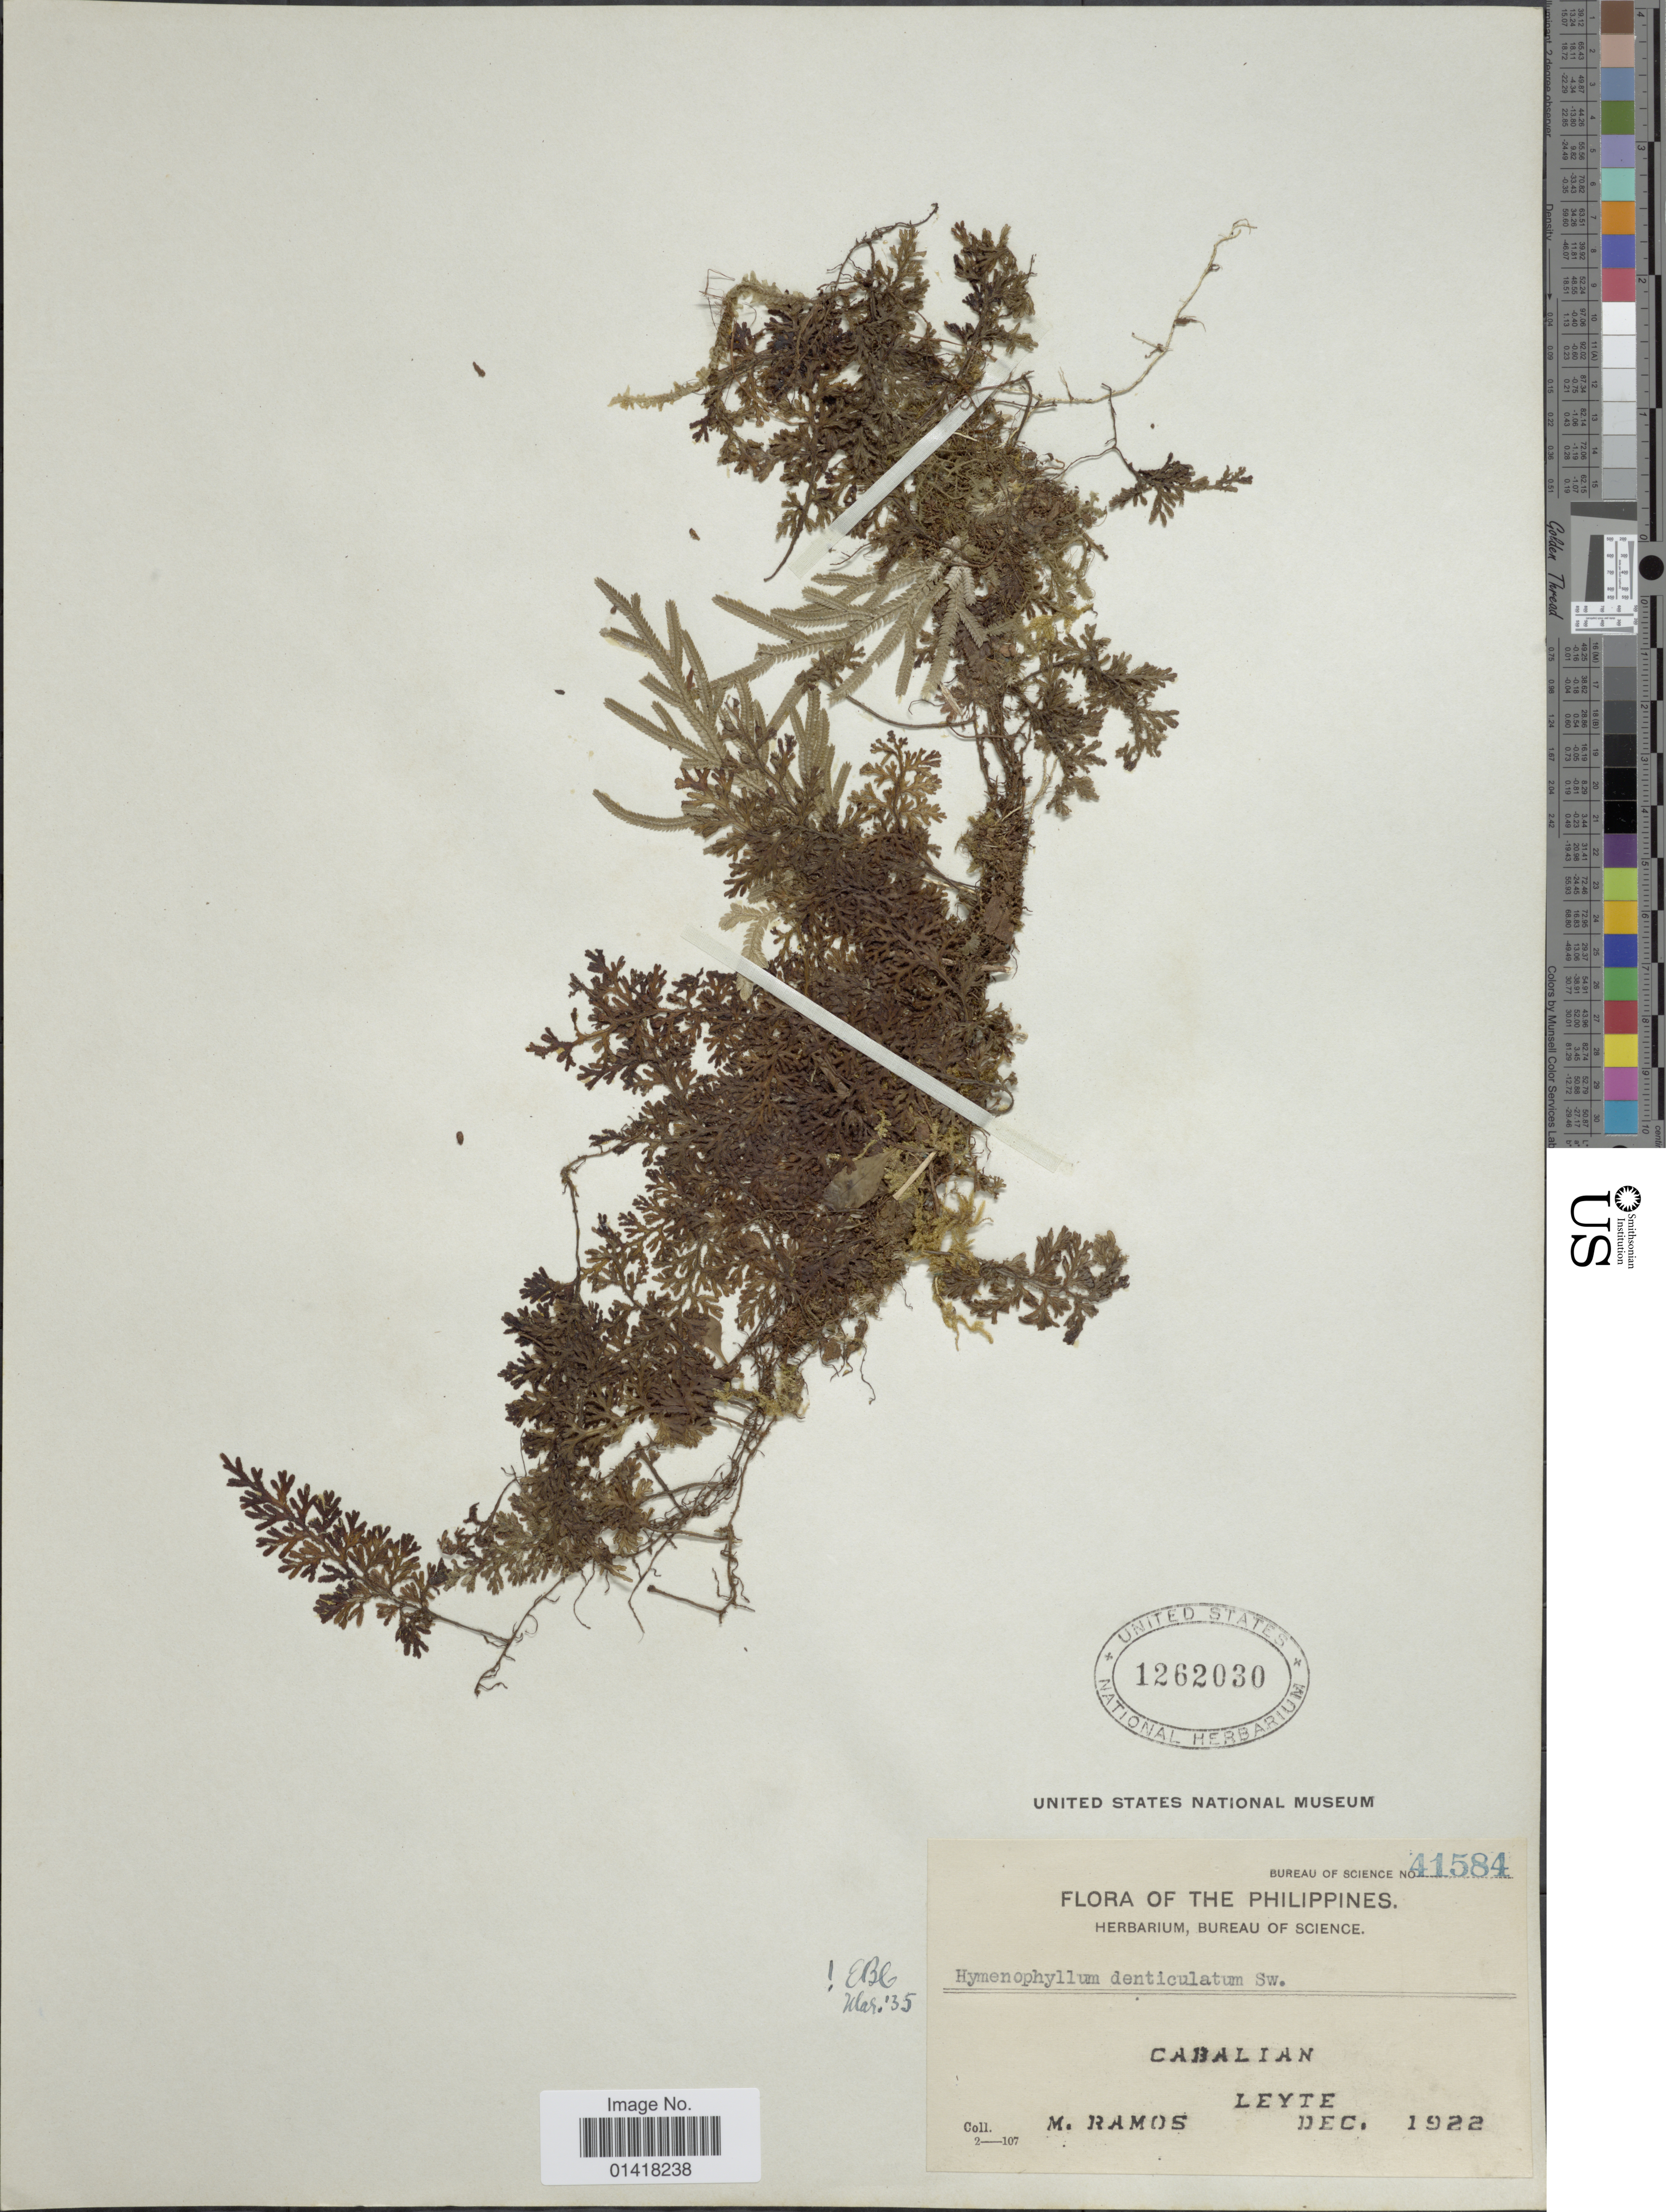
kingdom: Plantae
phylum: Tracheophyta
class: Polypodiopsida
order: Hymenophyllales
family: Hymenophyllaceae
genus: Hymenophyllum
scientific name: Hymenophyllum denticulatum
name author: Sw.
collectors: M. Ramos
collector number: BUreau of Science 41584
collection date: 1922-12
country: Philippines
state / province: Eastern Visayas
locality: The Philippines. Cabalian. Leyte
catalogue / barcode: US 1262030